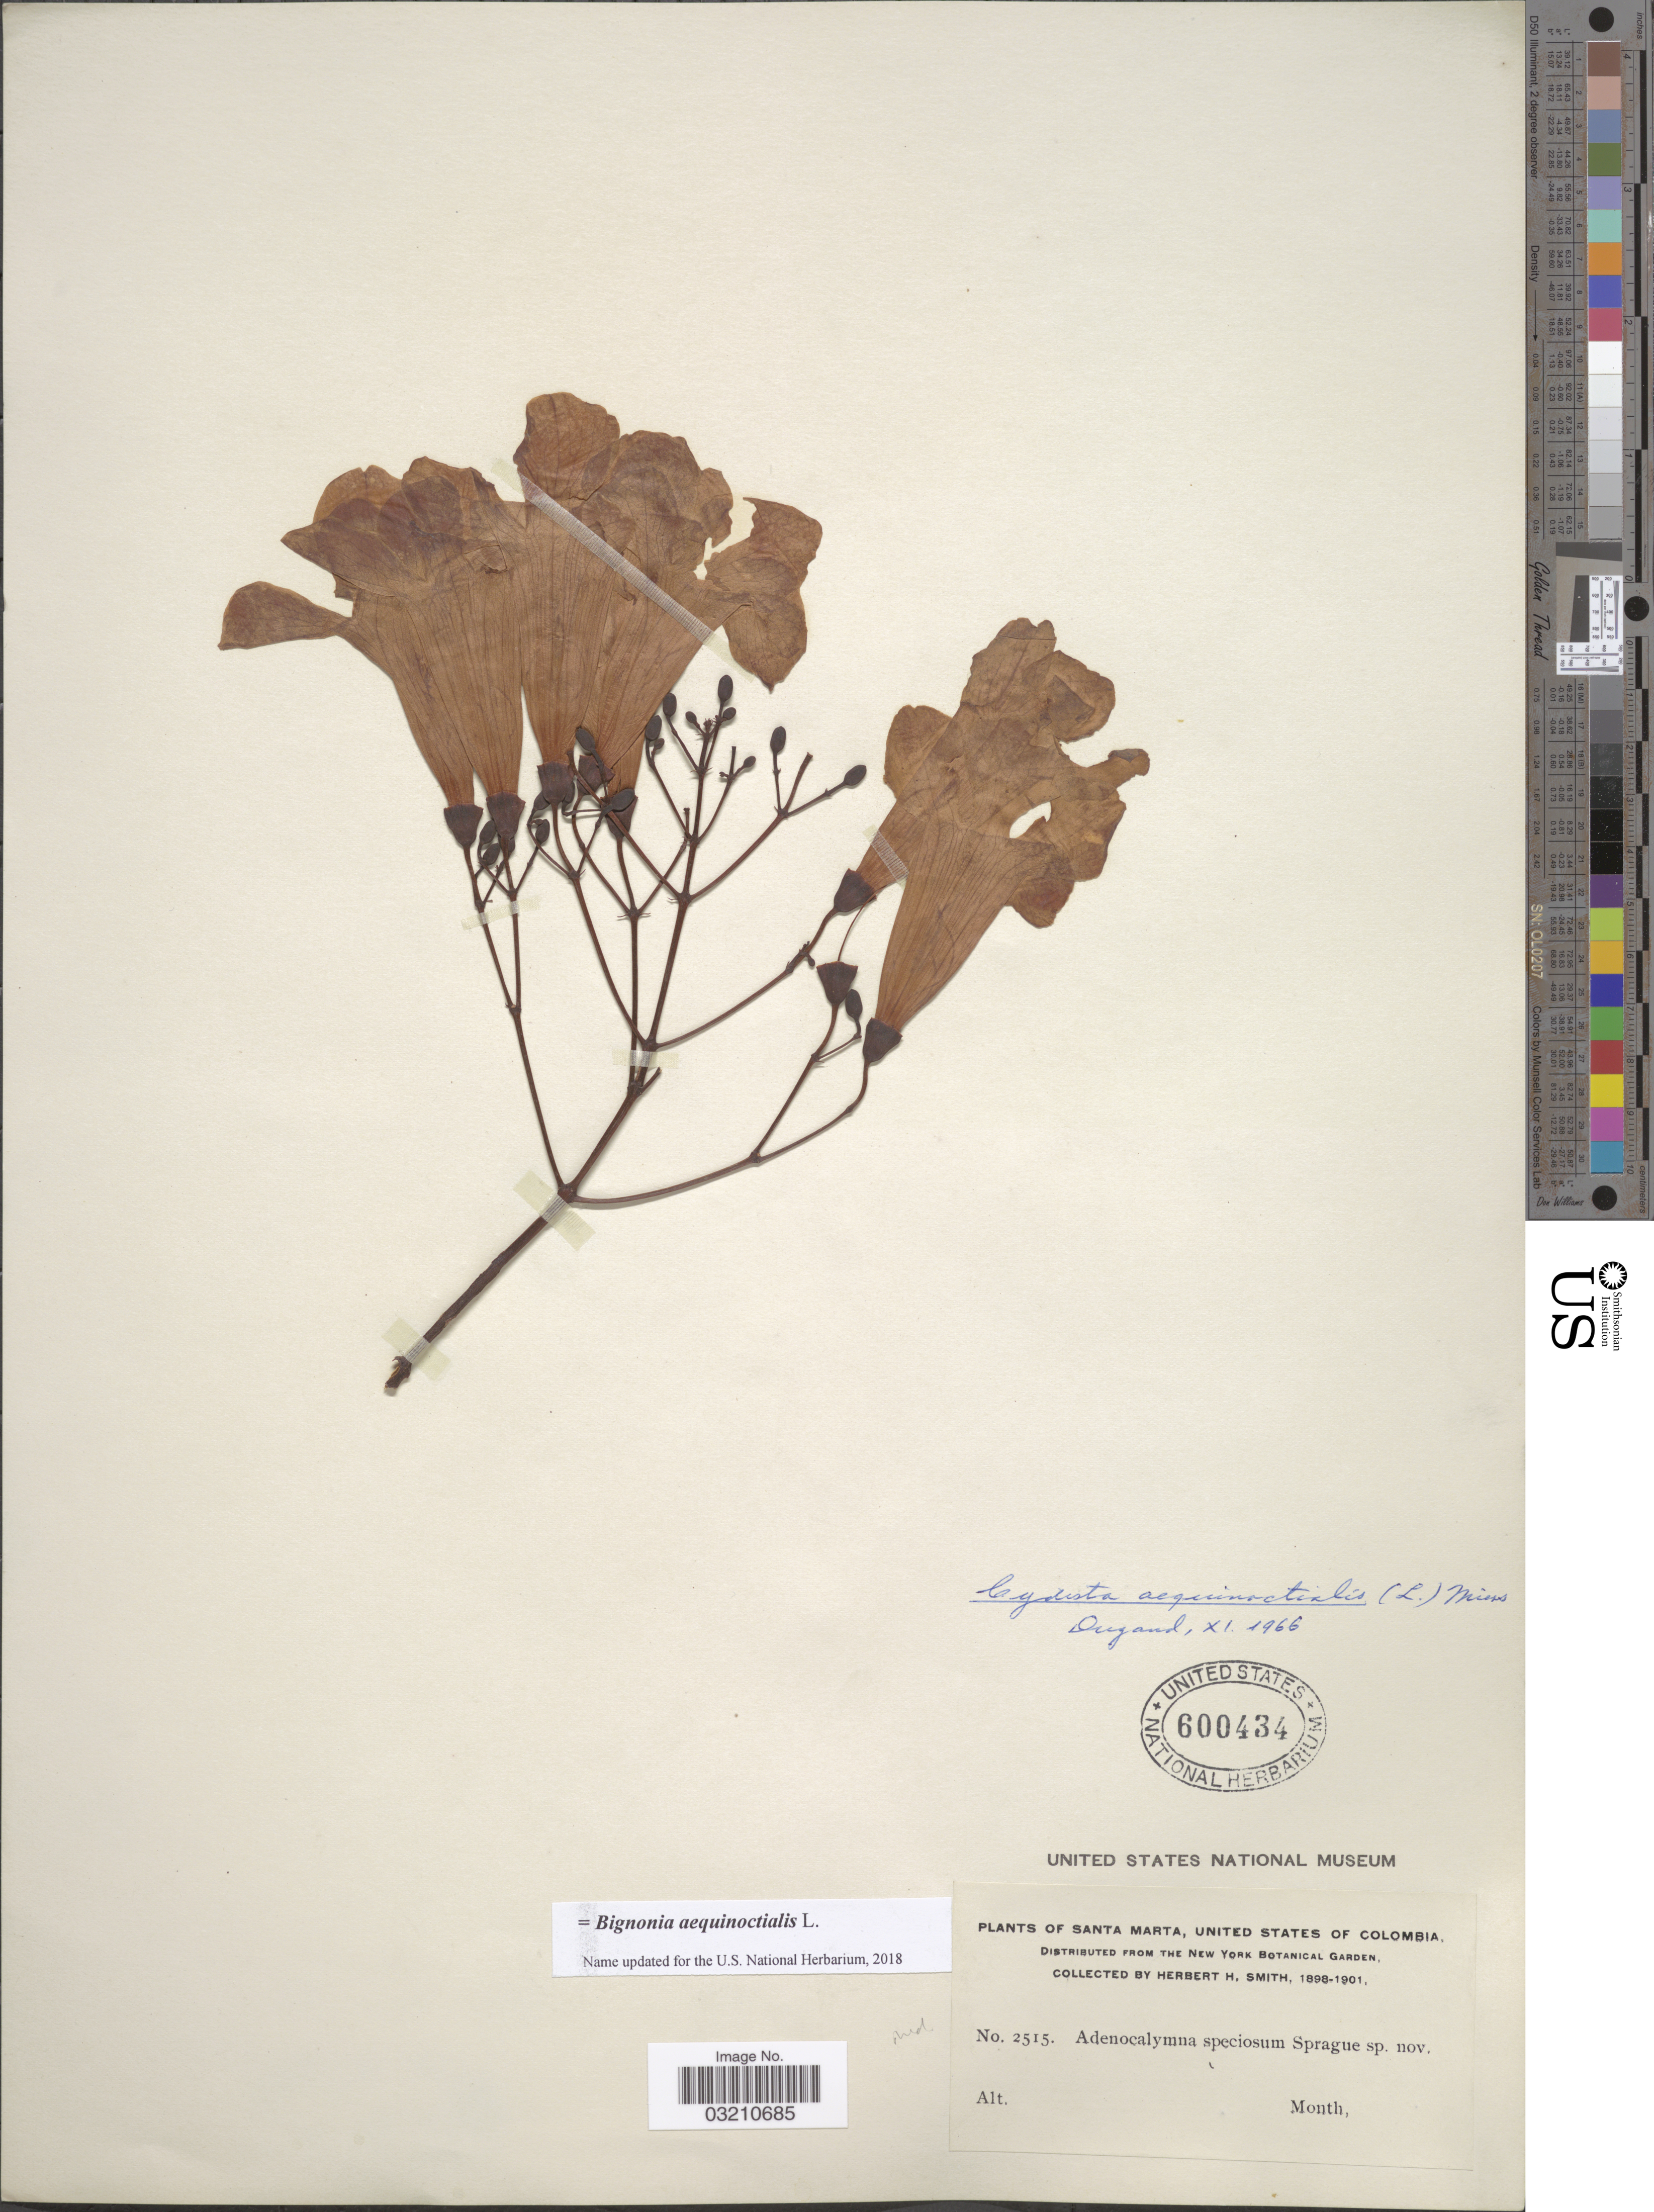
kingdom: Plantae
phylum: Tracheophyta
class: Magnoliopsida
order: Lamiales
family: Bignoniaceae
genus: Bignonia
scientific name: Bignonia aequinoctialis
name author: L.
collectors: Herbert H. Smith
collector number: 2515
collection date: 1898/1901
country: Colombia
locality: Santa Marta, United States of Colombia.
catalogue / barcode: US 600434